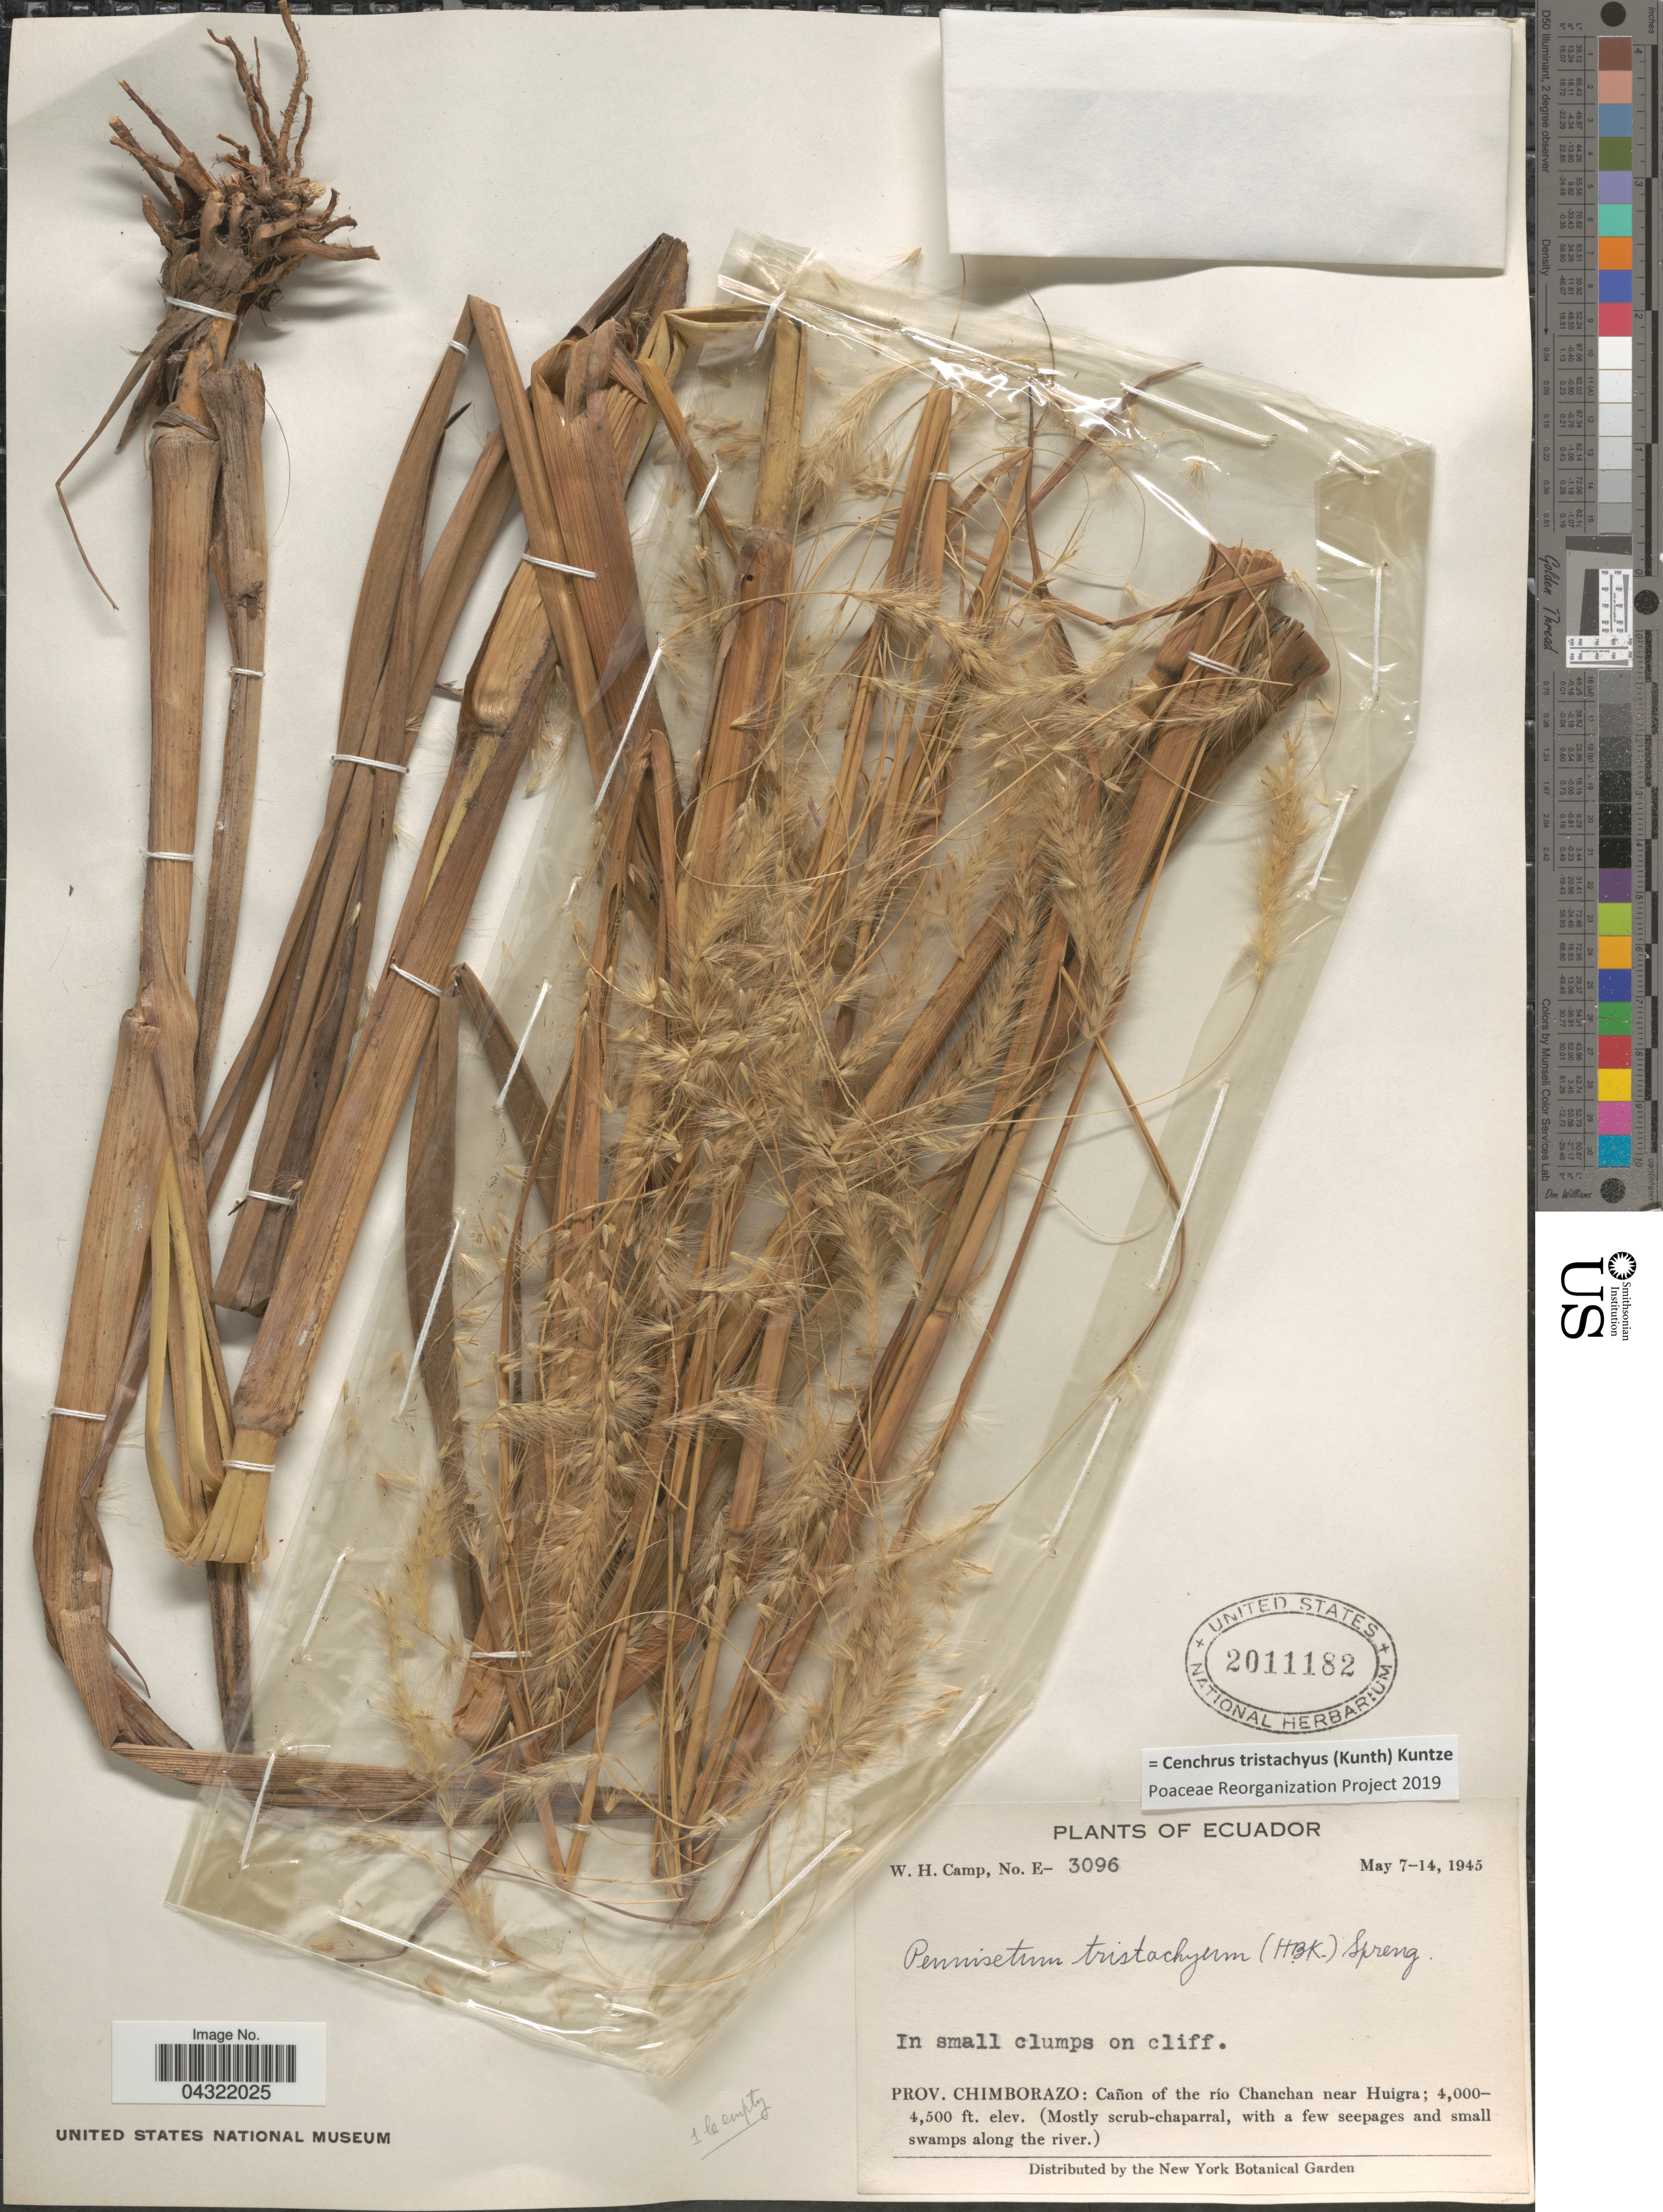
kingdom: Plantae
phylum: Tracheophyta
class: Liliopsida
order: Poales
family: Poaceae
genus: Cenchrus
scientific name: Cenchrus tristachyus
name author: (Kunth) Kuntze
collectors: W. H. Camp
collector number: E-3096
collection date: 1945-05-07/1945-05-14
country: Ecuador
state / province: Chimborazo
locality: Cañon of the río Chanchan near Huigra.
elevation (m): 1219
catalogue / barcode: US 2011182